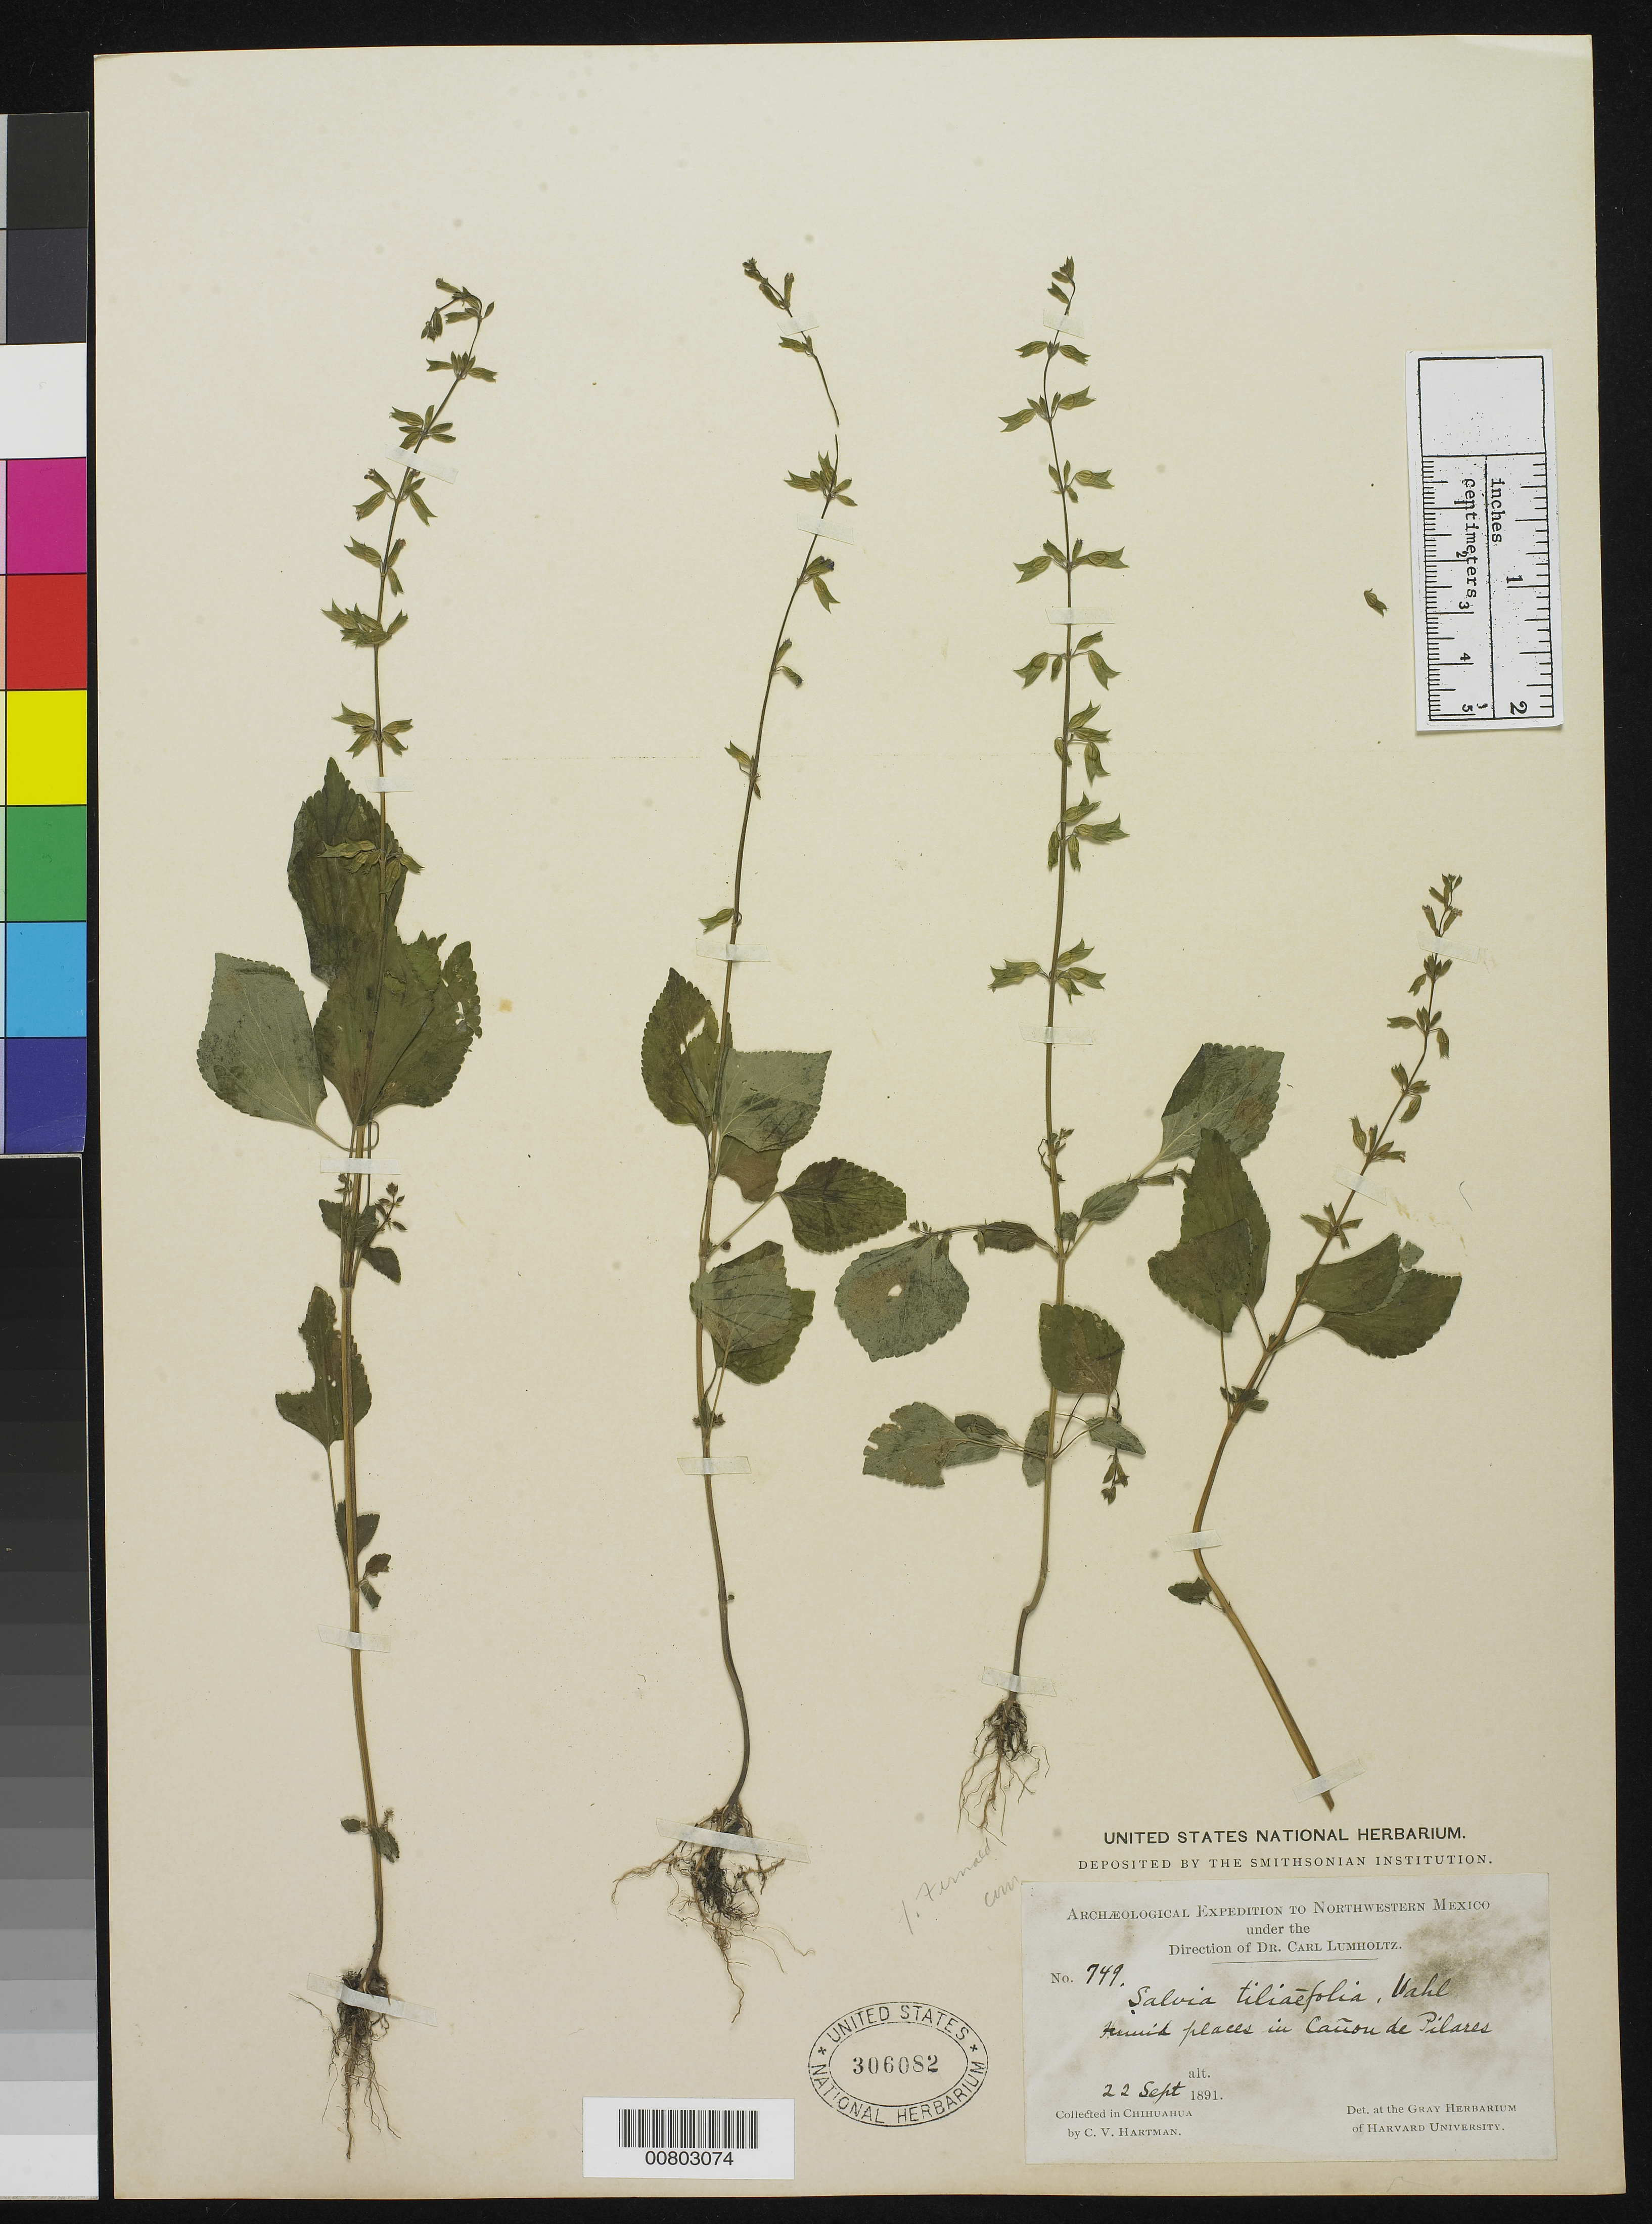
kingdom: Plantae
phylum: Tracheophyta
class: Magnoliopsida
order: Lamiales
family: Lamiaceae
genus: Salvia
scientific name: Salvia tiliaefolia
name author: Vahl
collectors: C. V. Hartman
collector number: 749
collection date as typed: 22 Sep 1891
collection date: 1891-09-22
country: Mexico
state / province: Chihuahua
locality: Cañon de Pilares, Chihuahua.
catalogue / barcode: US 306082